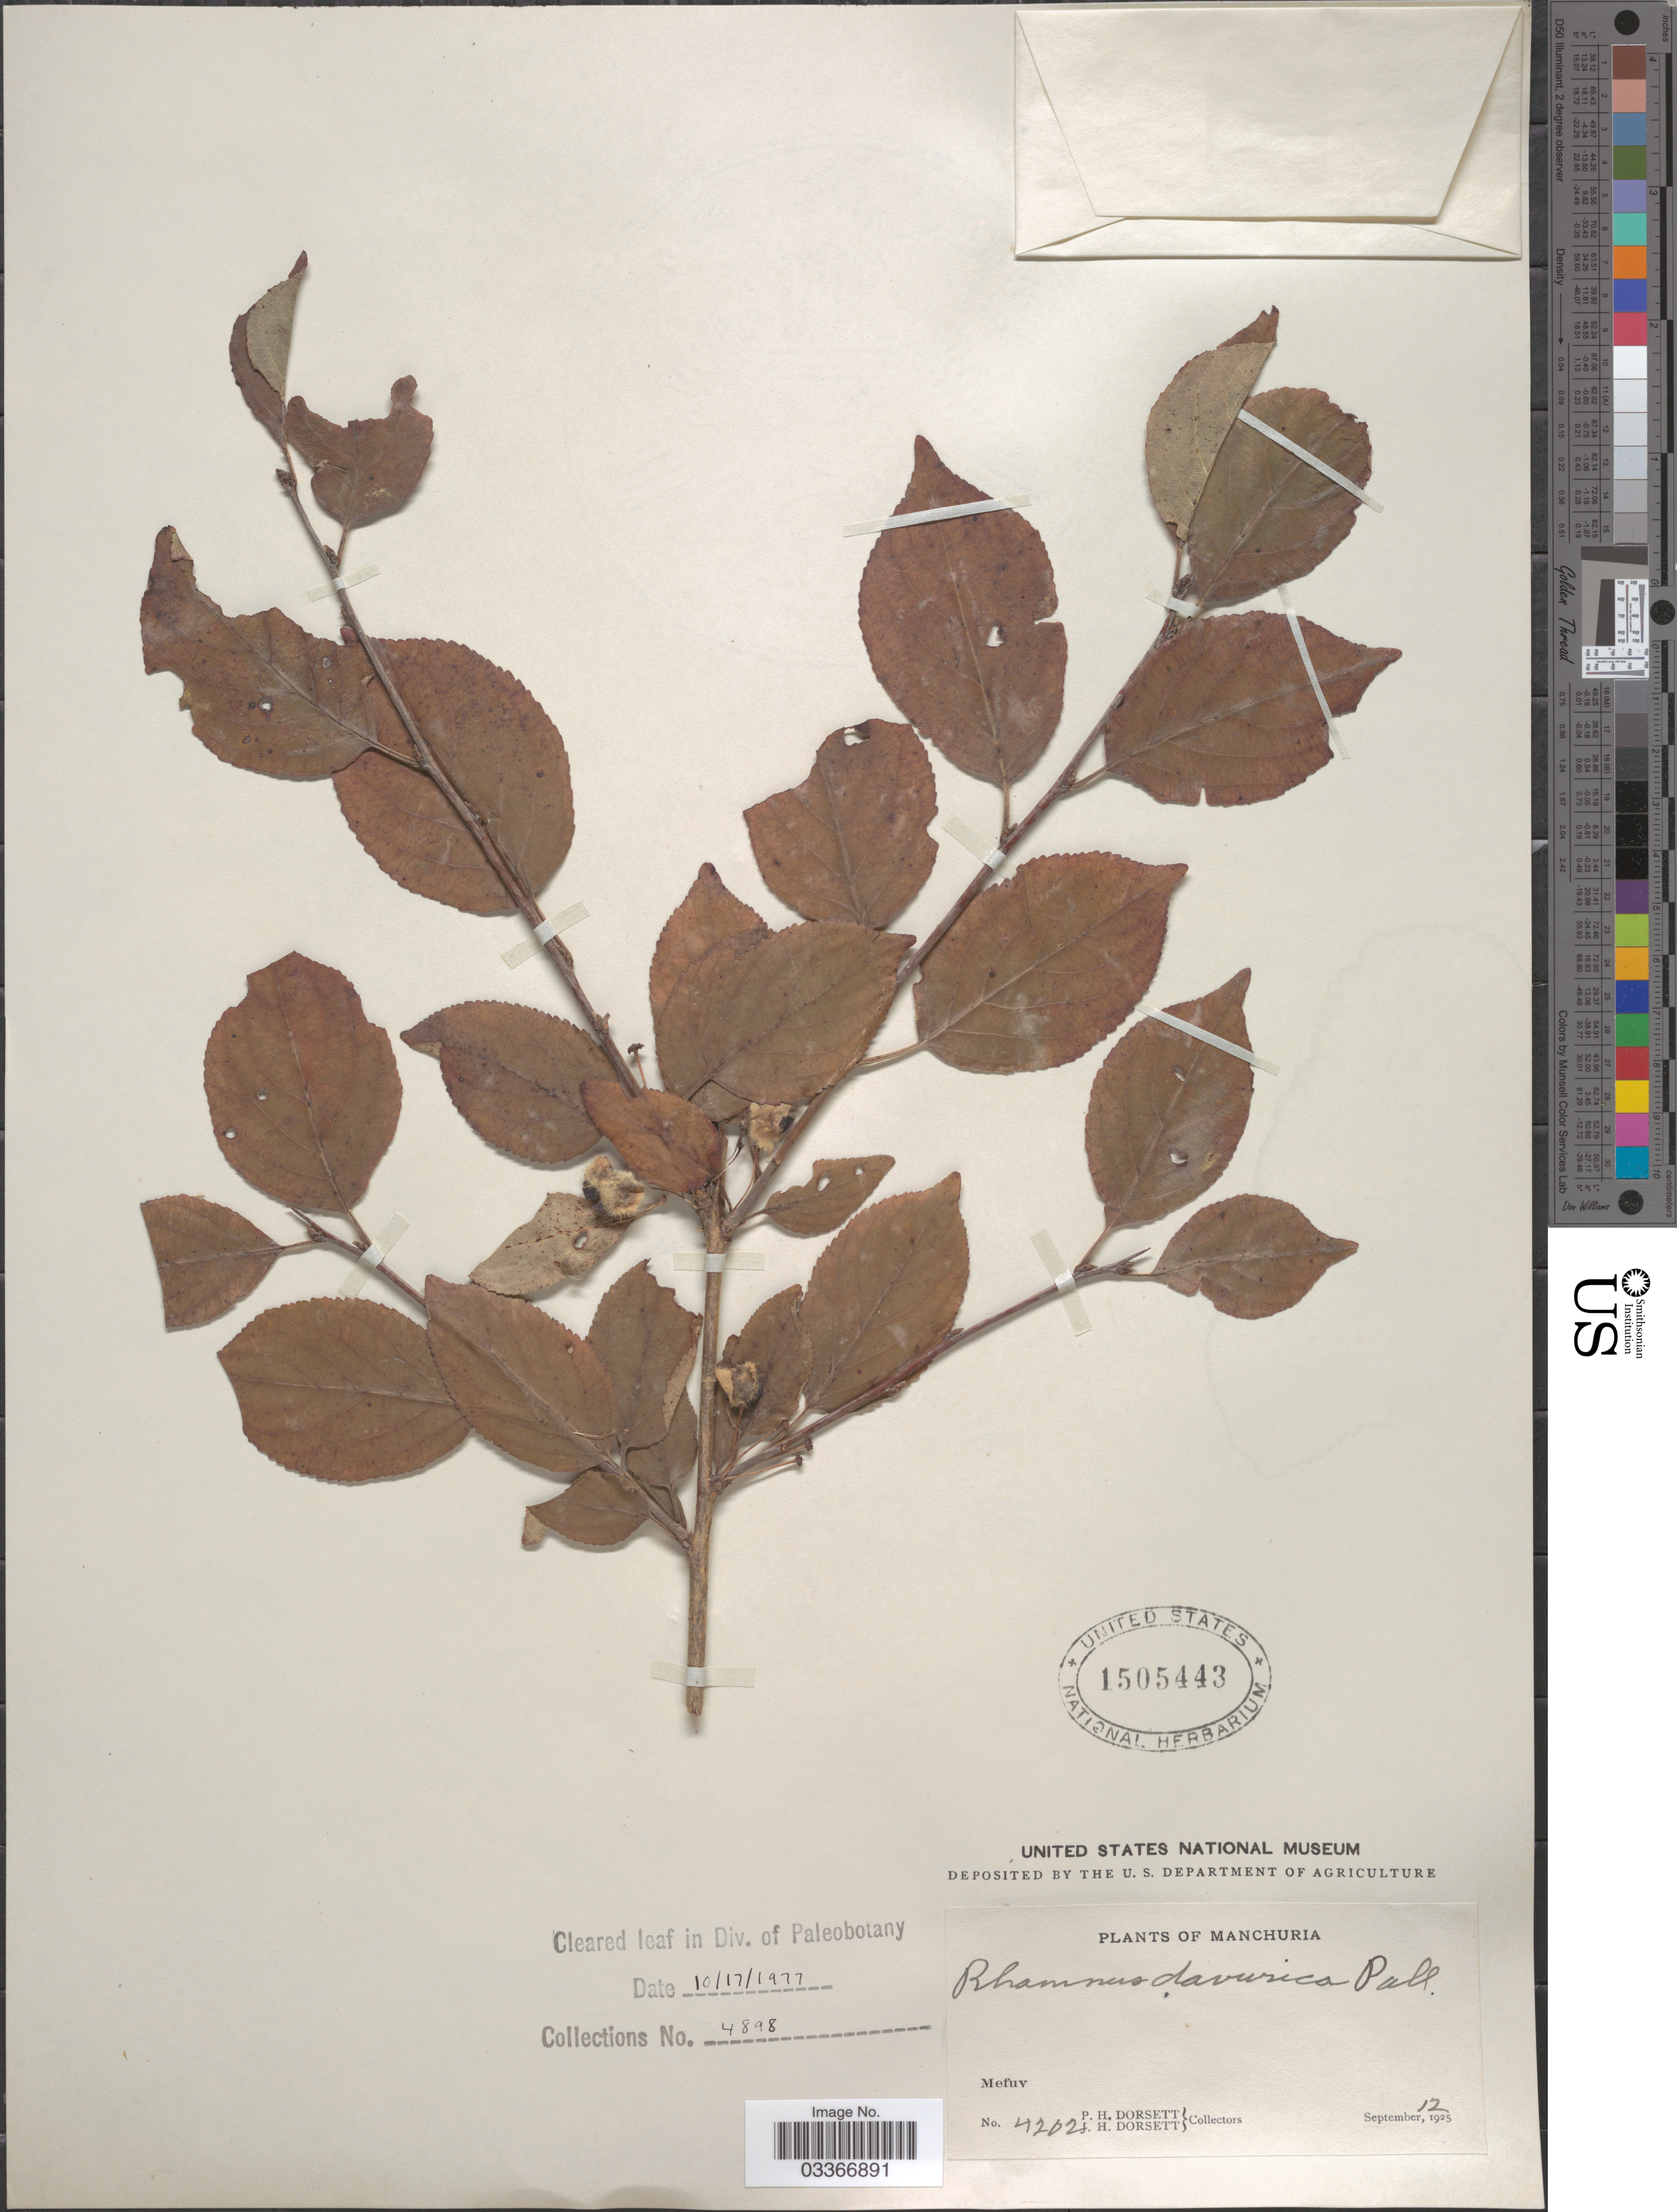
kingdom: Plantae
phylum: Tracheophyta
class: Magnoliopsida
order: Rosales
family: Rhamnaceae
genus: Rhamnus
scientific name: Rhamnus davurica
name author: Pall.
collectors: P. H. Dorsett & J. Dorsett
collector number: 4202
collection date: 1925-09-12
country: China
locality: Mefuv. Manchuria.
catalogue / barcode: US 1505443